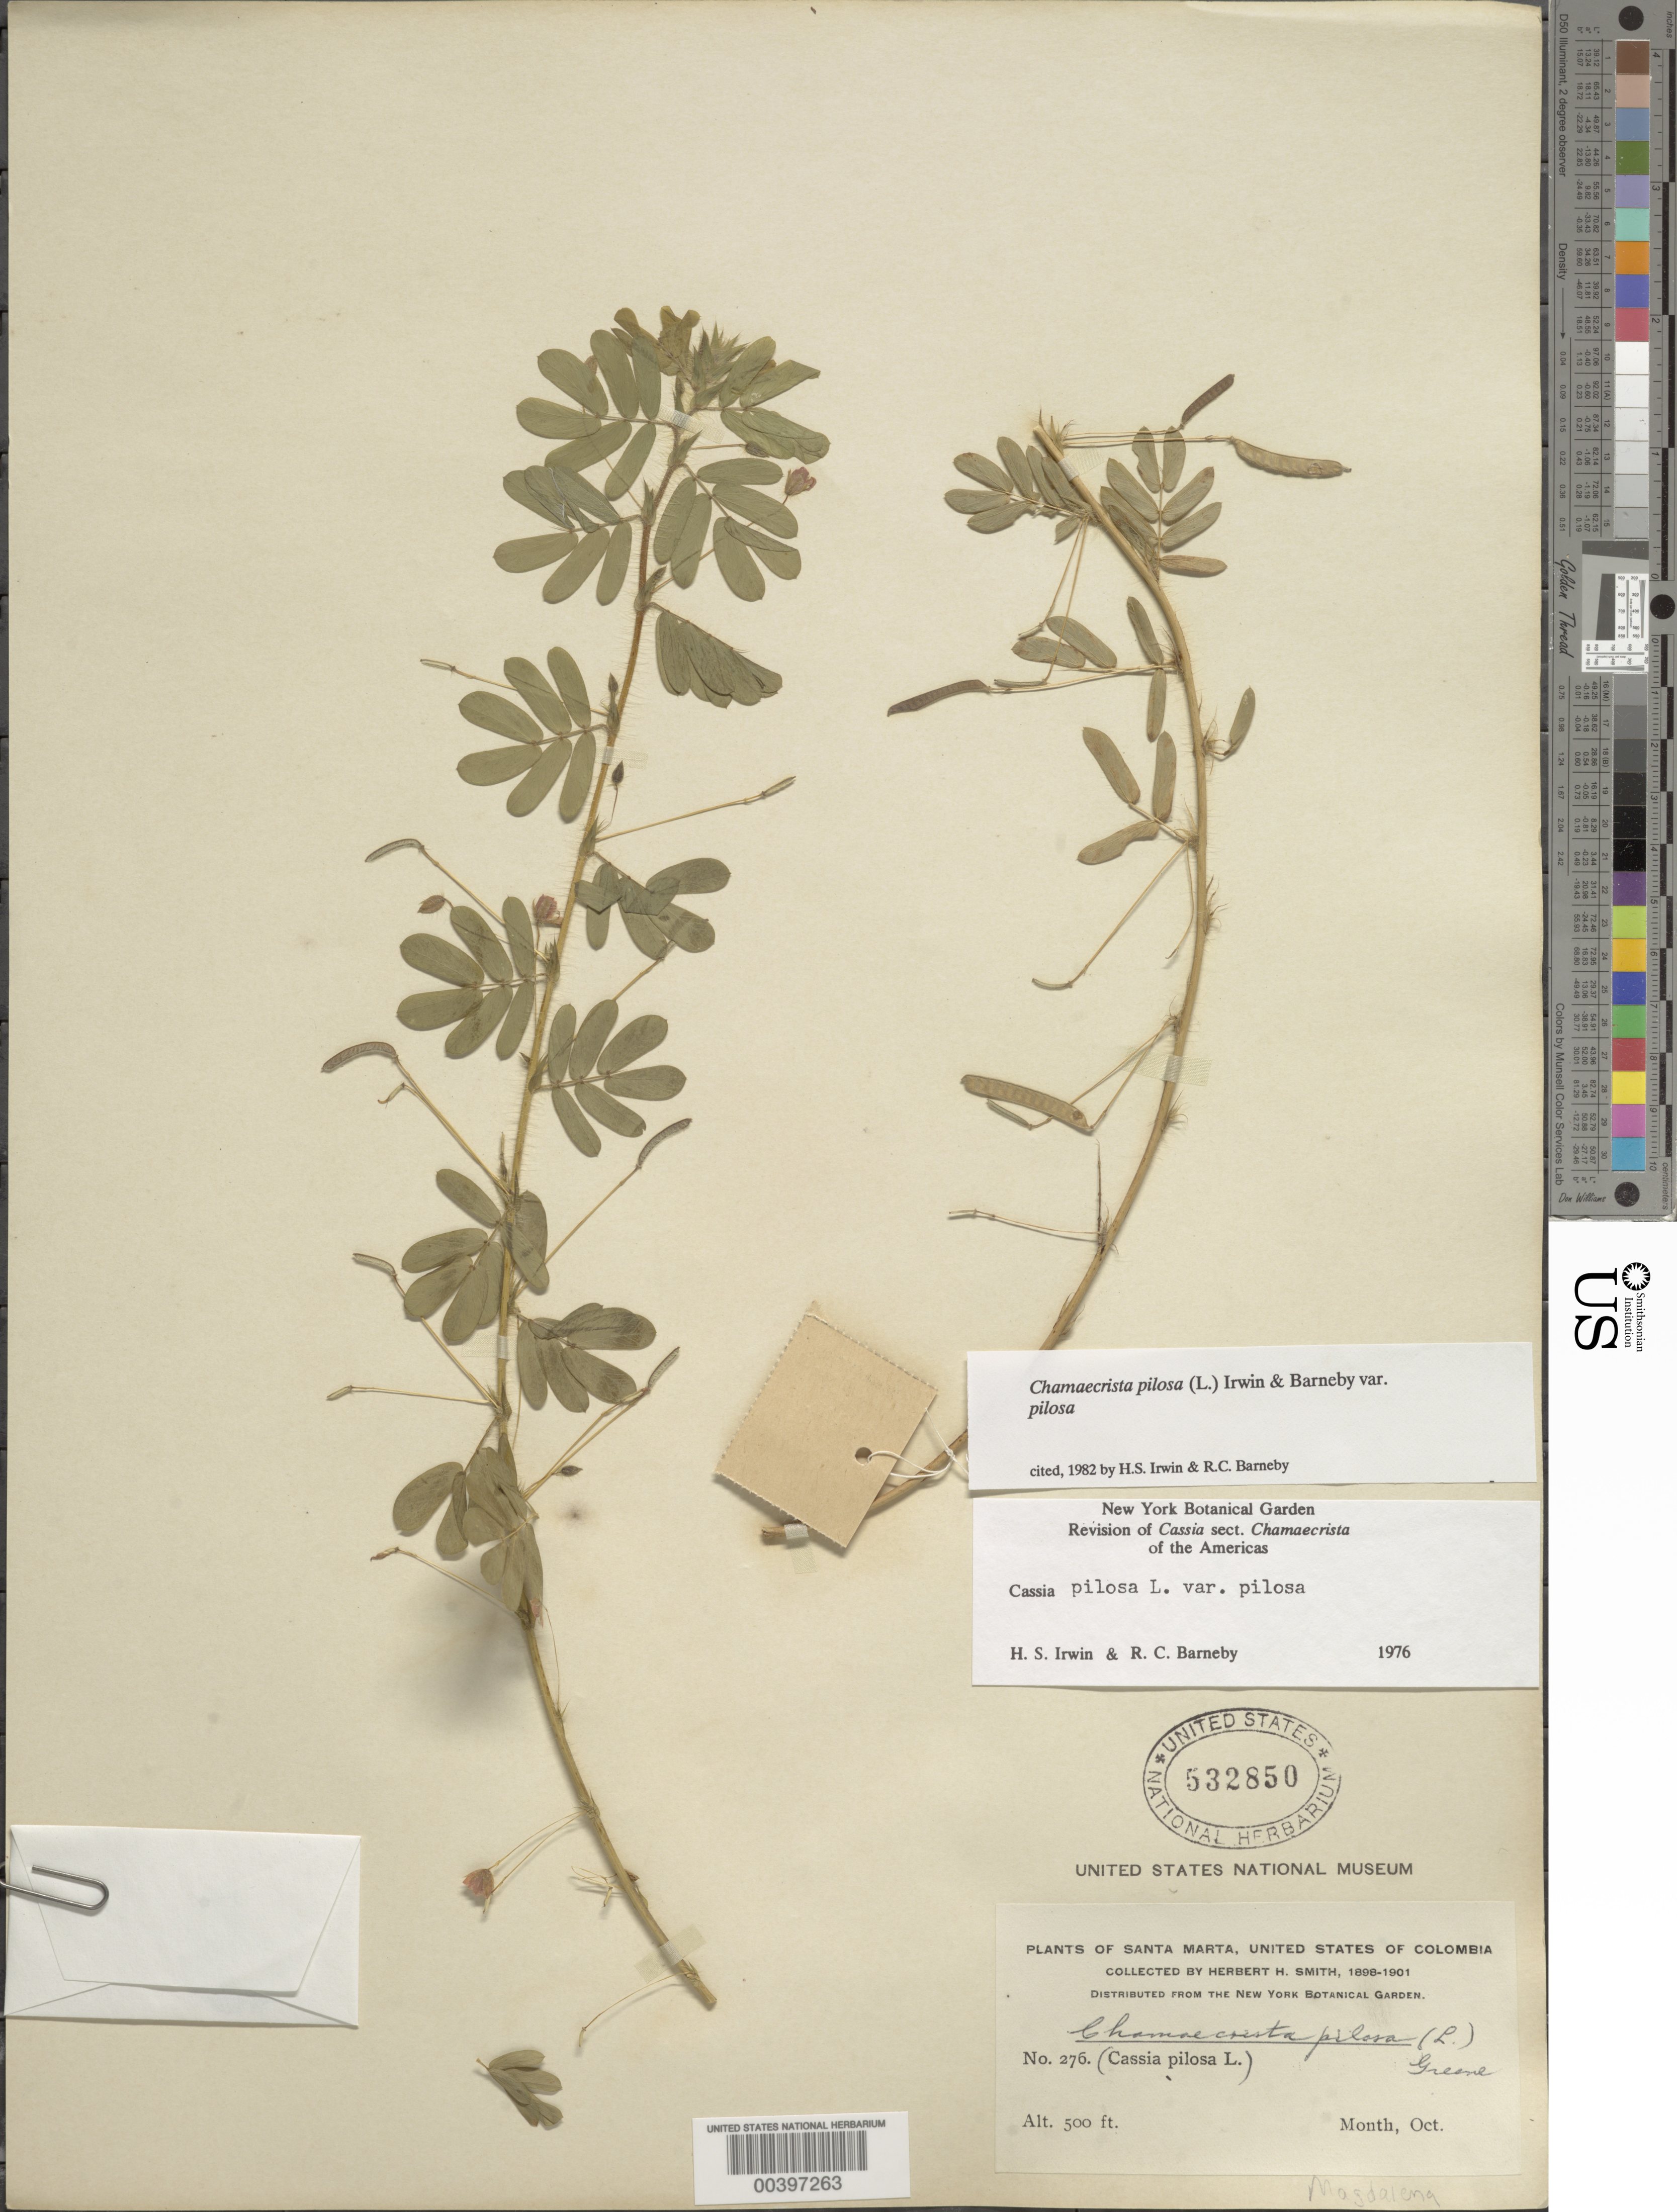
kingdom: Plantae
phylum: Tracheophyta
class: Magnoliopsida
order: Fabales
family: Fabaceae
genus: Chamaecrista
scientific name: Chamaecrista pilosa var. pilosa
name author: (L.) Greene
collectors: Herbert H. Smith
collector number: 276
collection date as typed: Oct 1898 to -- Oct 1901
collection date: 1898-10/1901-10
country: Colombia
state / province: Magdalena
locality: Santa Marta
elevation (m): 152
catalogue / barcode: US 532850